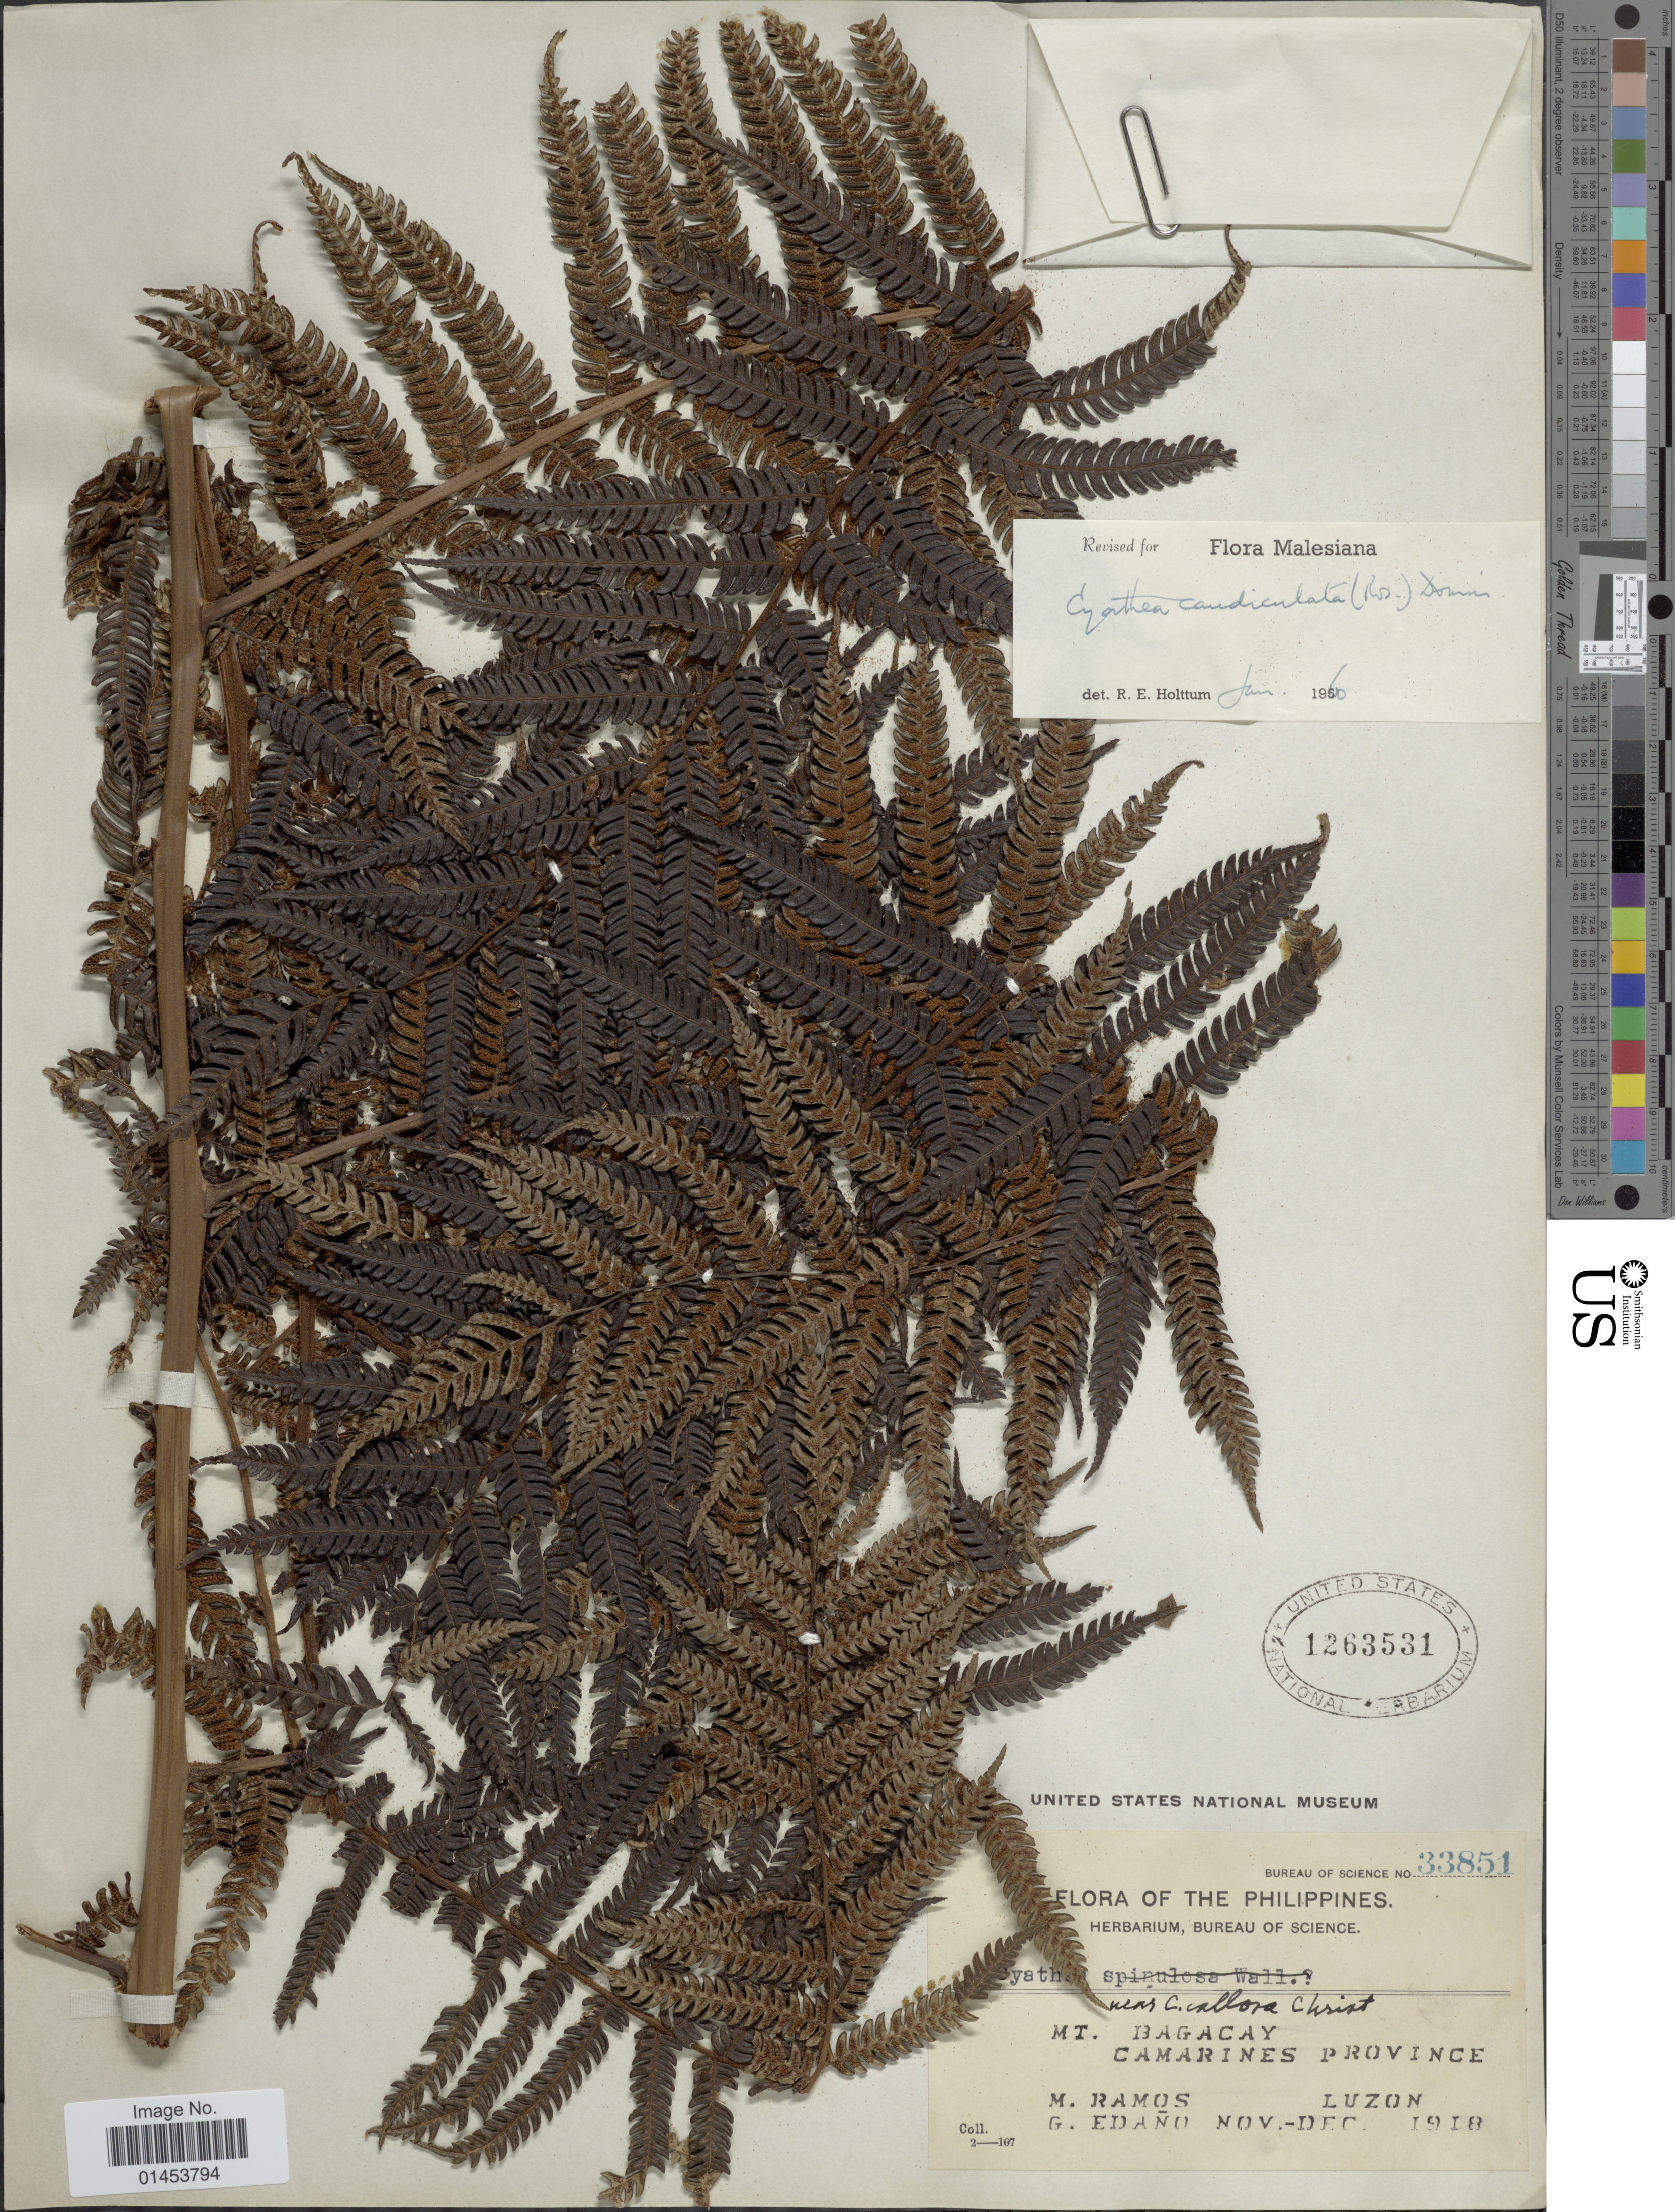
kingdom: Plantae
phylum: Tracheophyta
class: Polypodiopsida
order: Cyatheales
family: Cyatheaceae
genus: Cyathea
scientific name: Cyathea caudiculata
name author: (Rosenst.) Domin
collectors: M. Ramos & G. Edaño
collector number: Bureau of Science 33851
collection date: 1918-11/1918-12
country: Philippines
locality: Mt. Bagacay, Camarines province, Luzon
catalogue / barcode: US 1263531